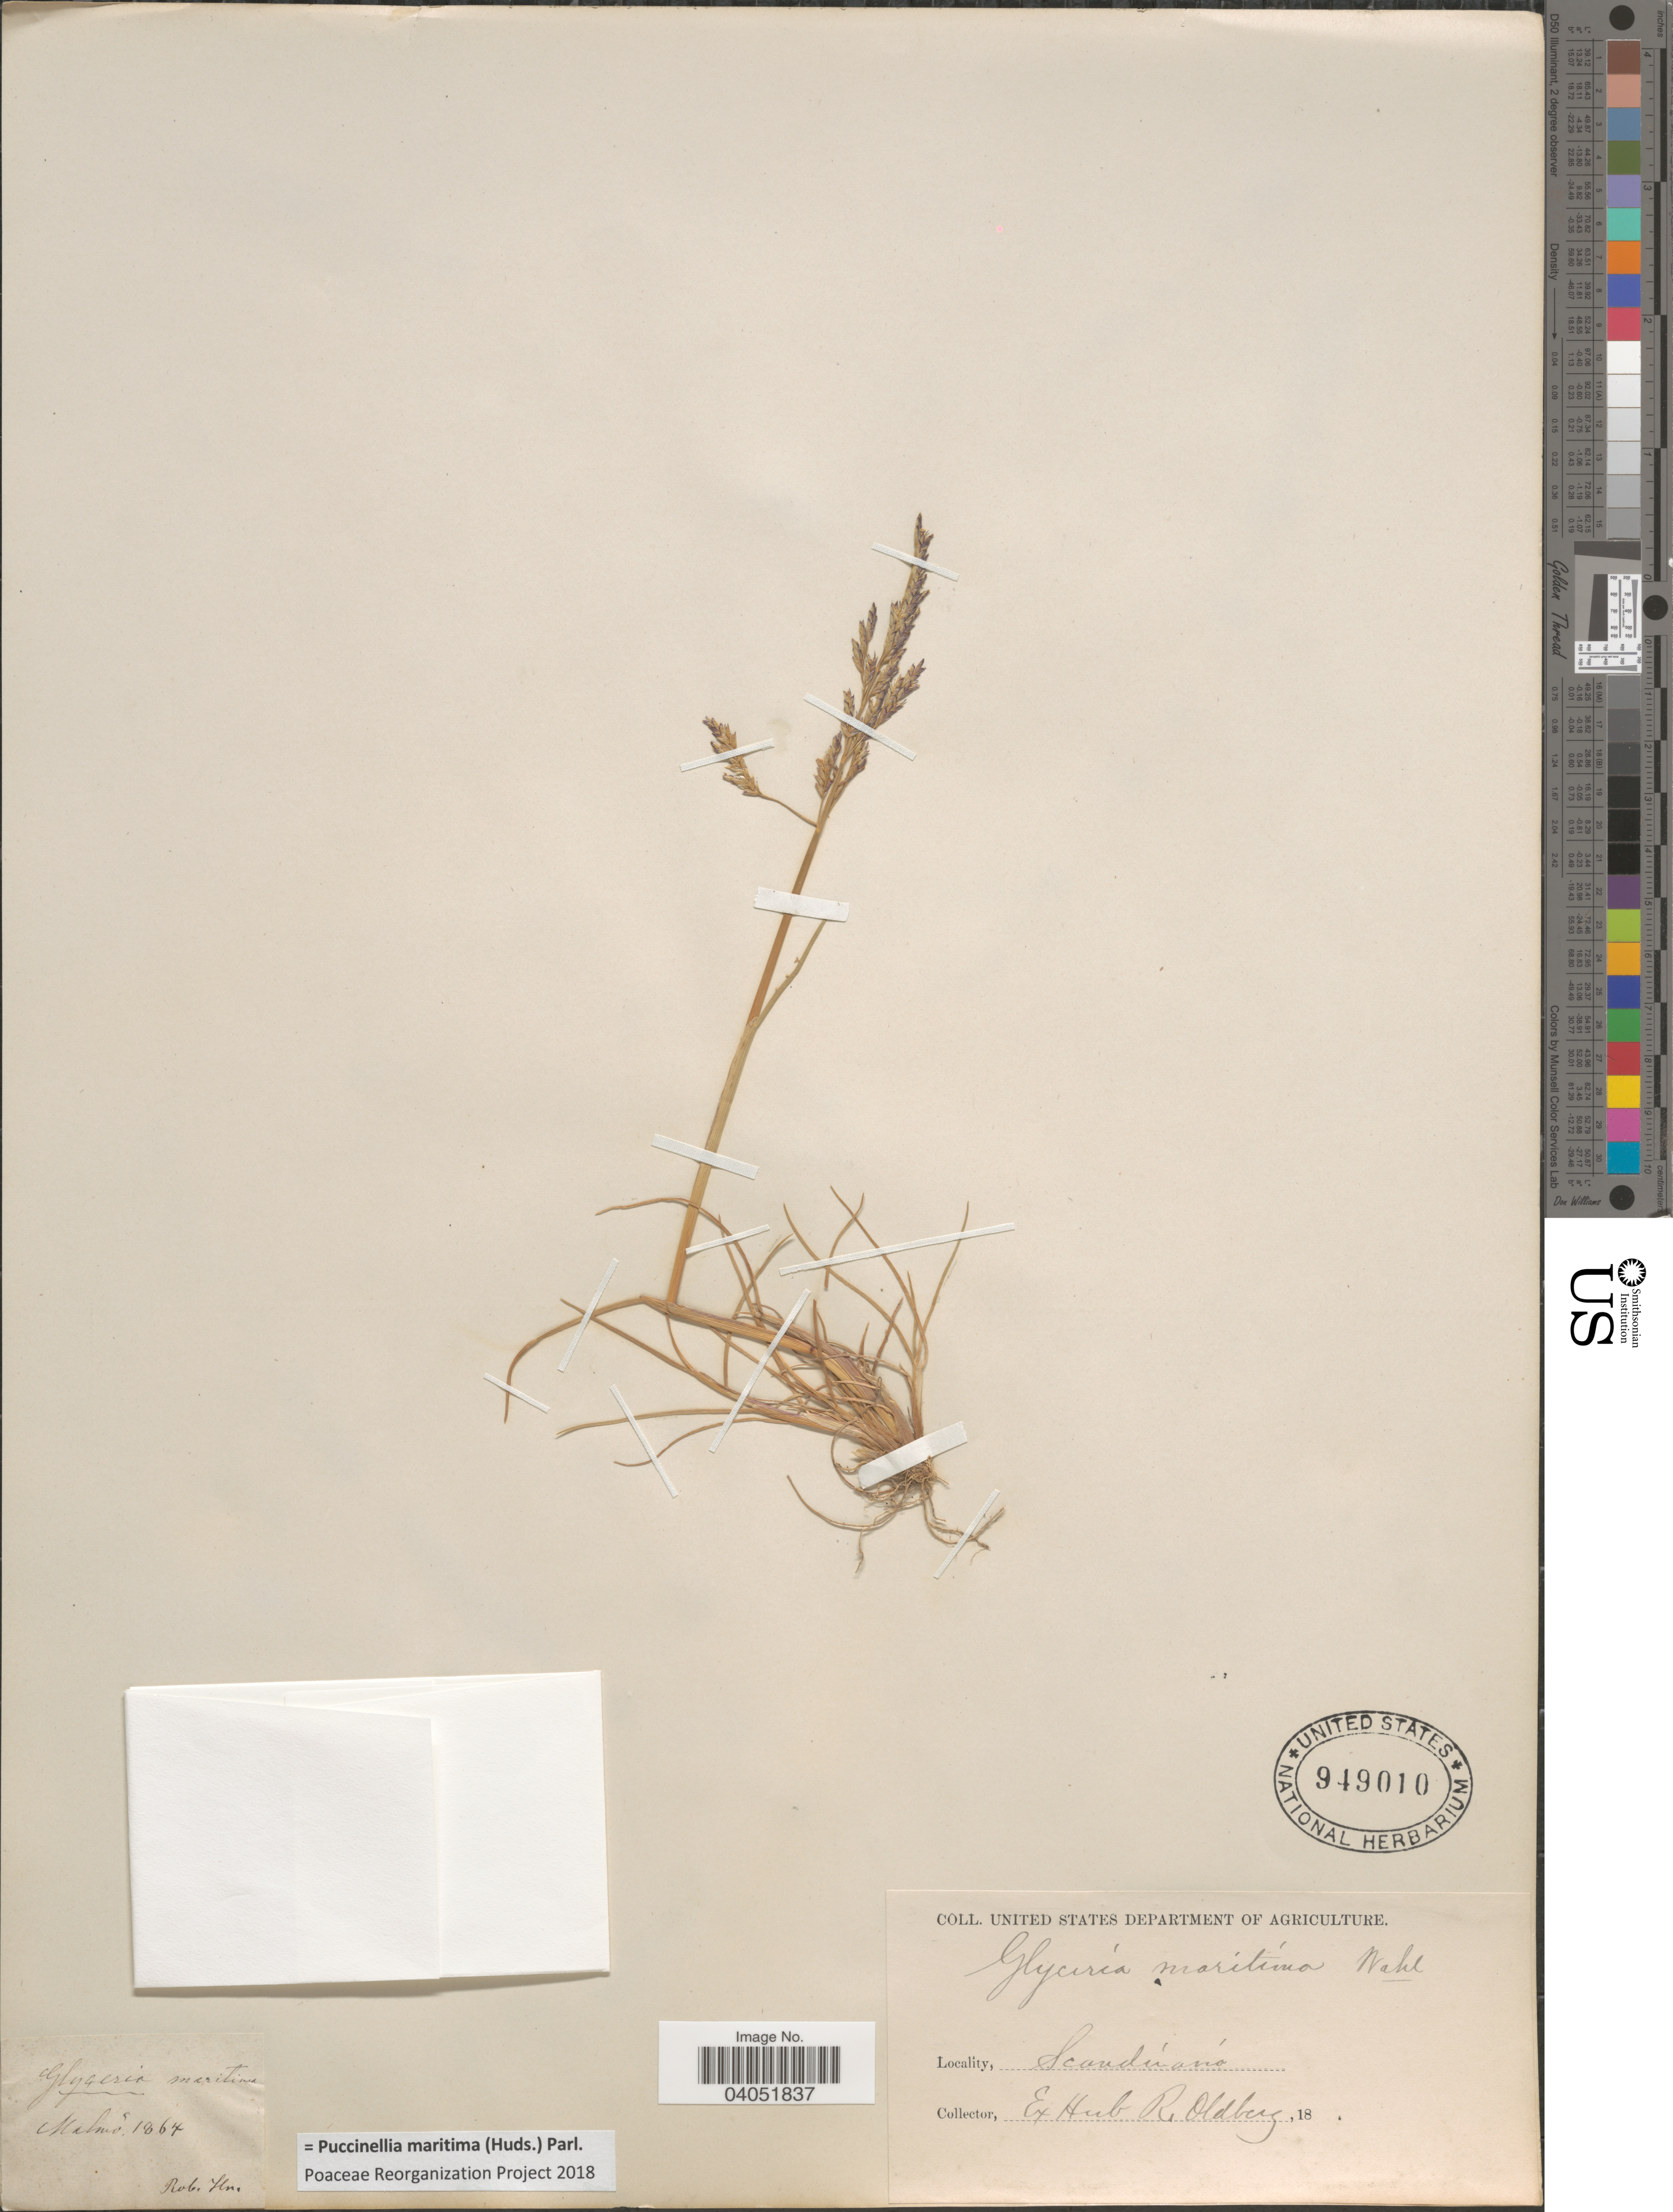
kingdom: Plantae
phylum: Tracheophyta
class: Liliopsida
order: Poales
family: Poaceae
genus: Puccinellia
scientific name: Puccinellia maritima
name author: (Huds.) Parl.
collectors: R. Hn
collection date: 1864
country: Sweden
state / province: Skåne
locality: Malmö. Scandinavia.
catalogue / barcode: US 949010